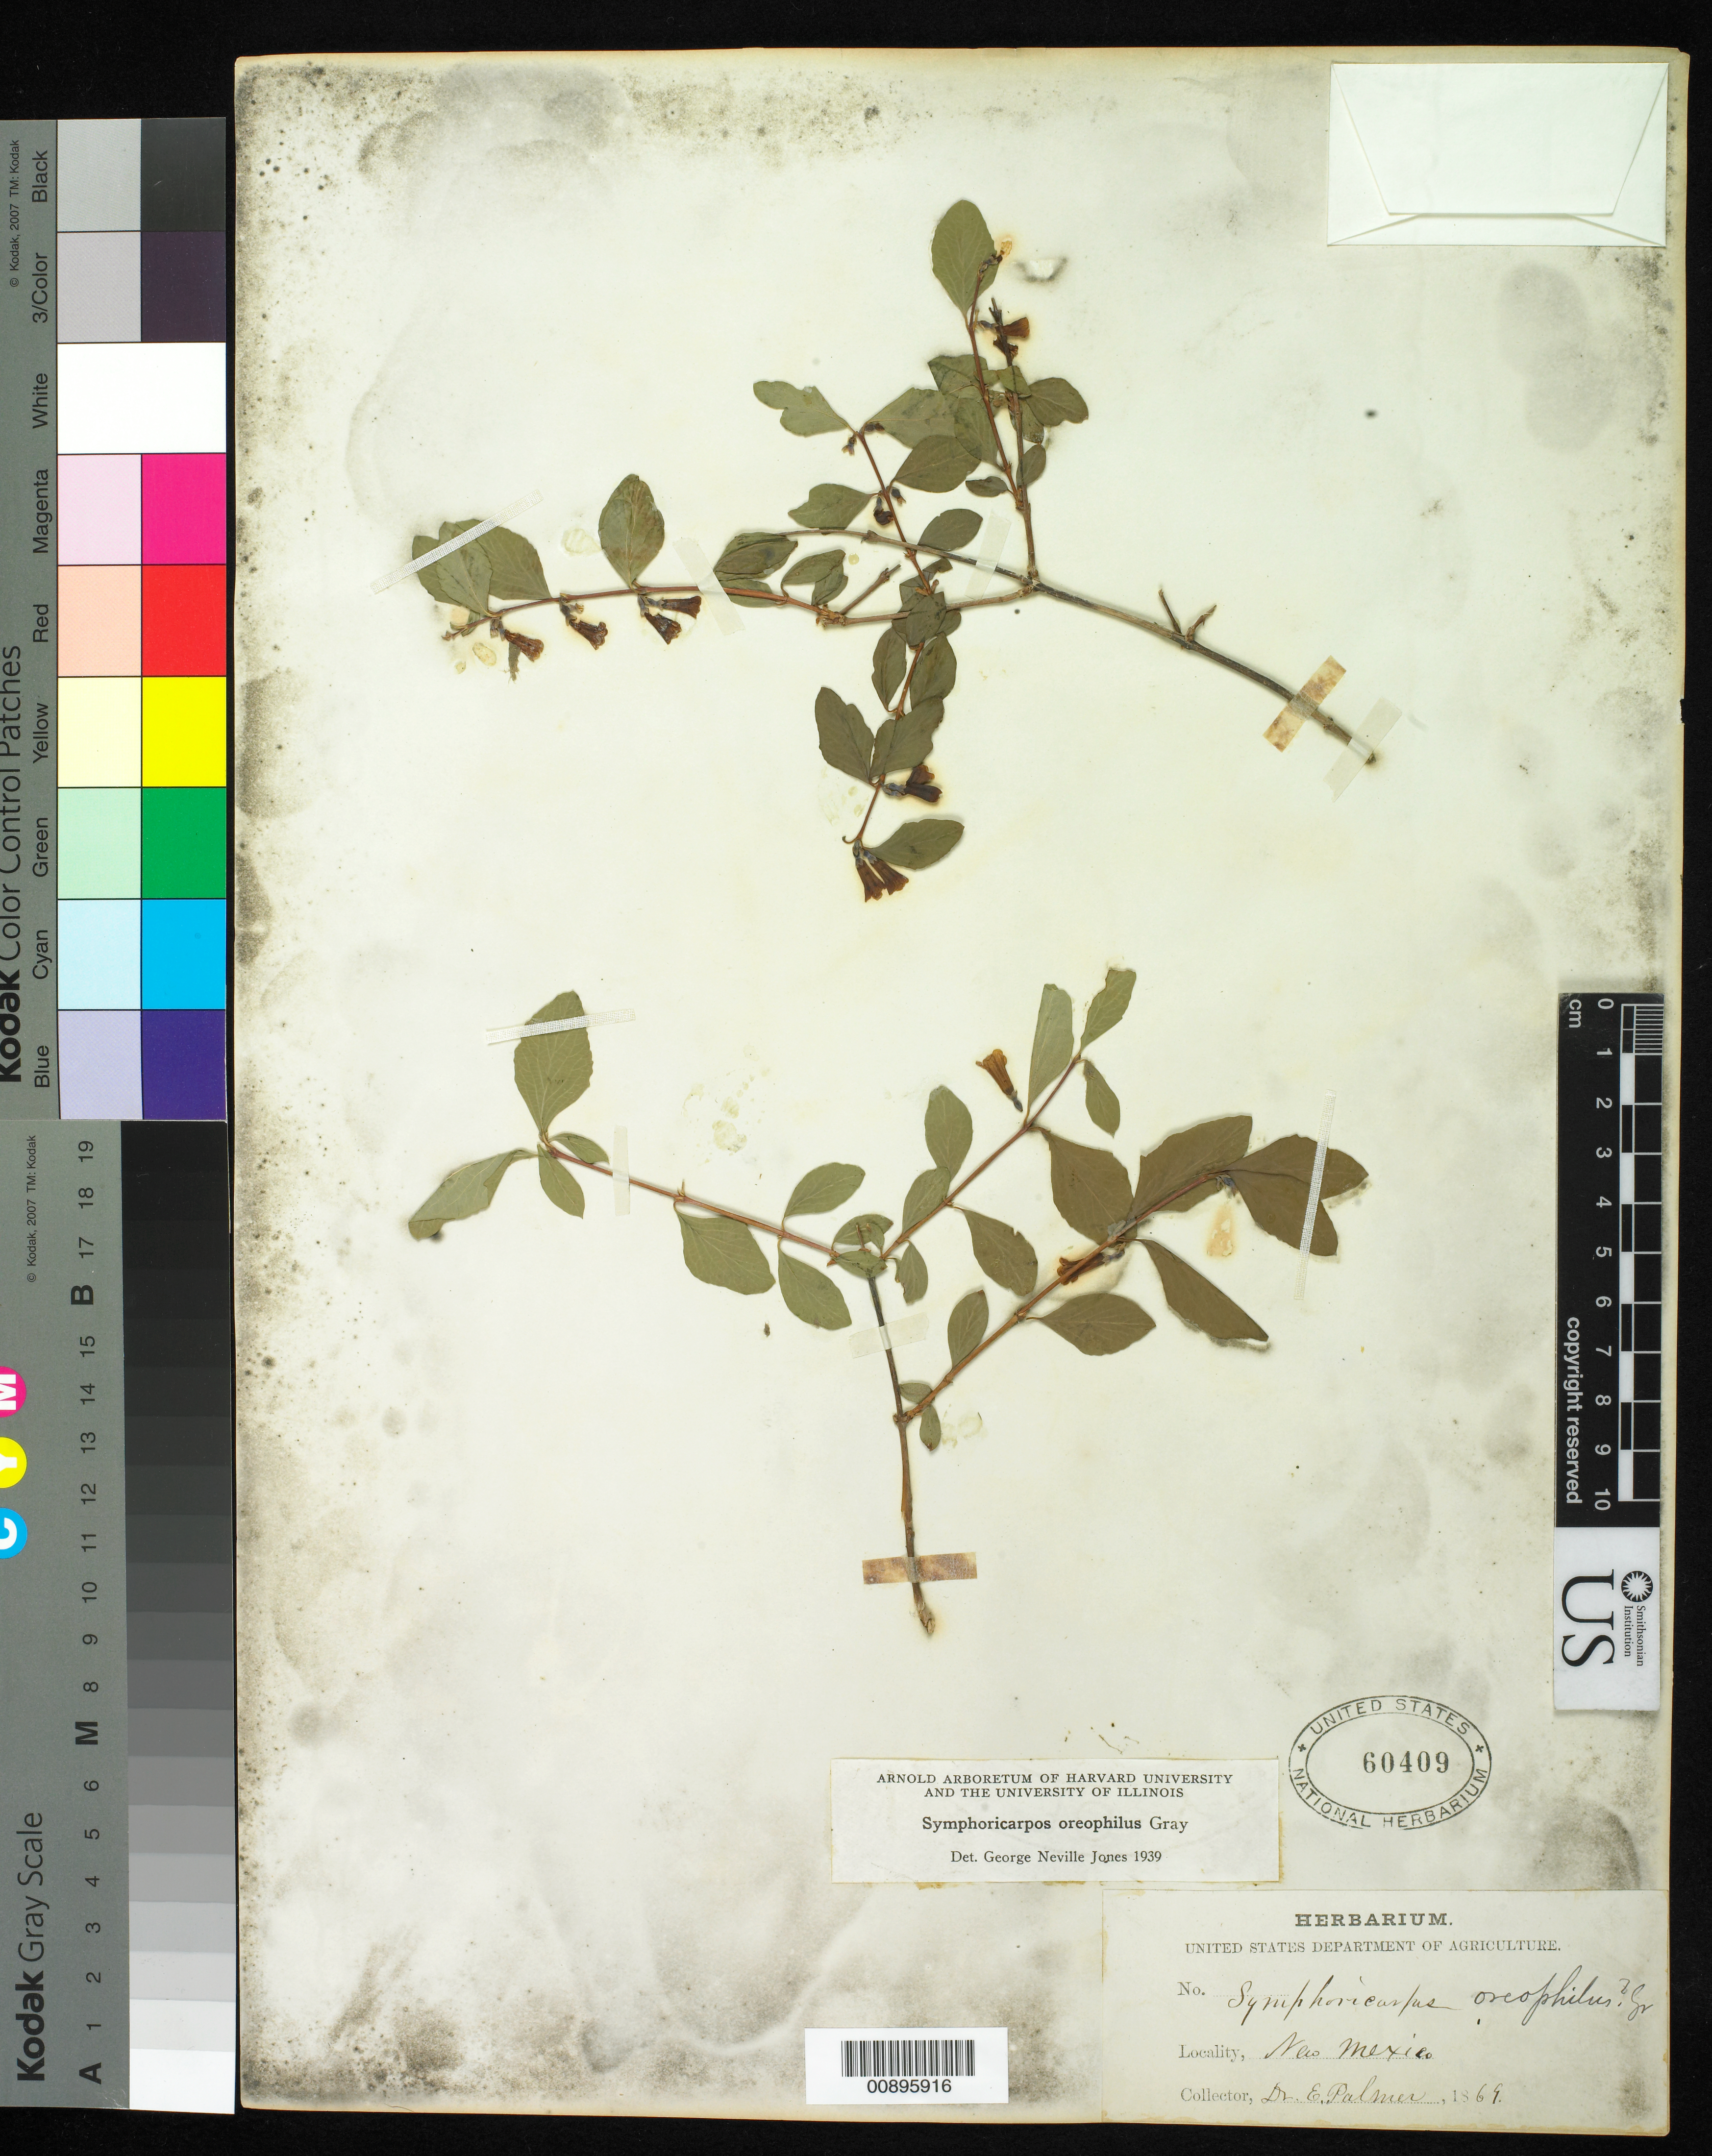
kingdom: Plantae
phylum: Tracheophyta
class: Magnoliopsida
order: Dipsacales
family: Caprifoliaceae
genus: Symphoricarpos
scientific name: Symphoricarpos oreophilus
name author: A. Gray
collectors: E. Palmer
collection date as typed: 1869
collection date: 1869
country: United States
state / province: New Mexico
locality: New Mexico.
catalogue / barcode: US 60409